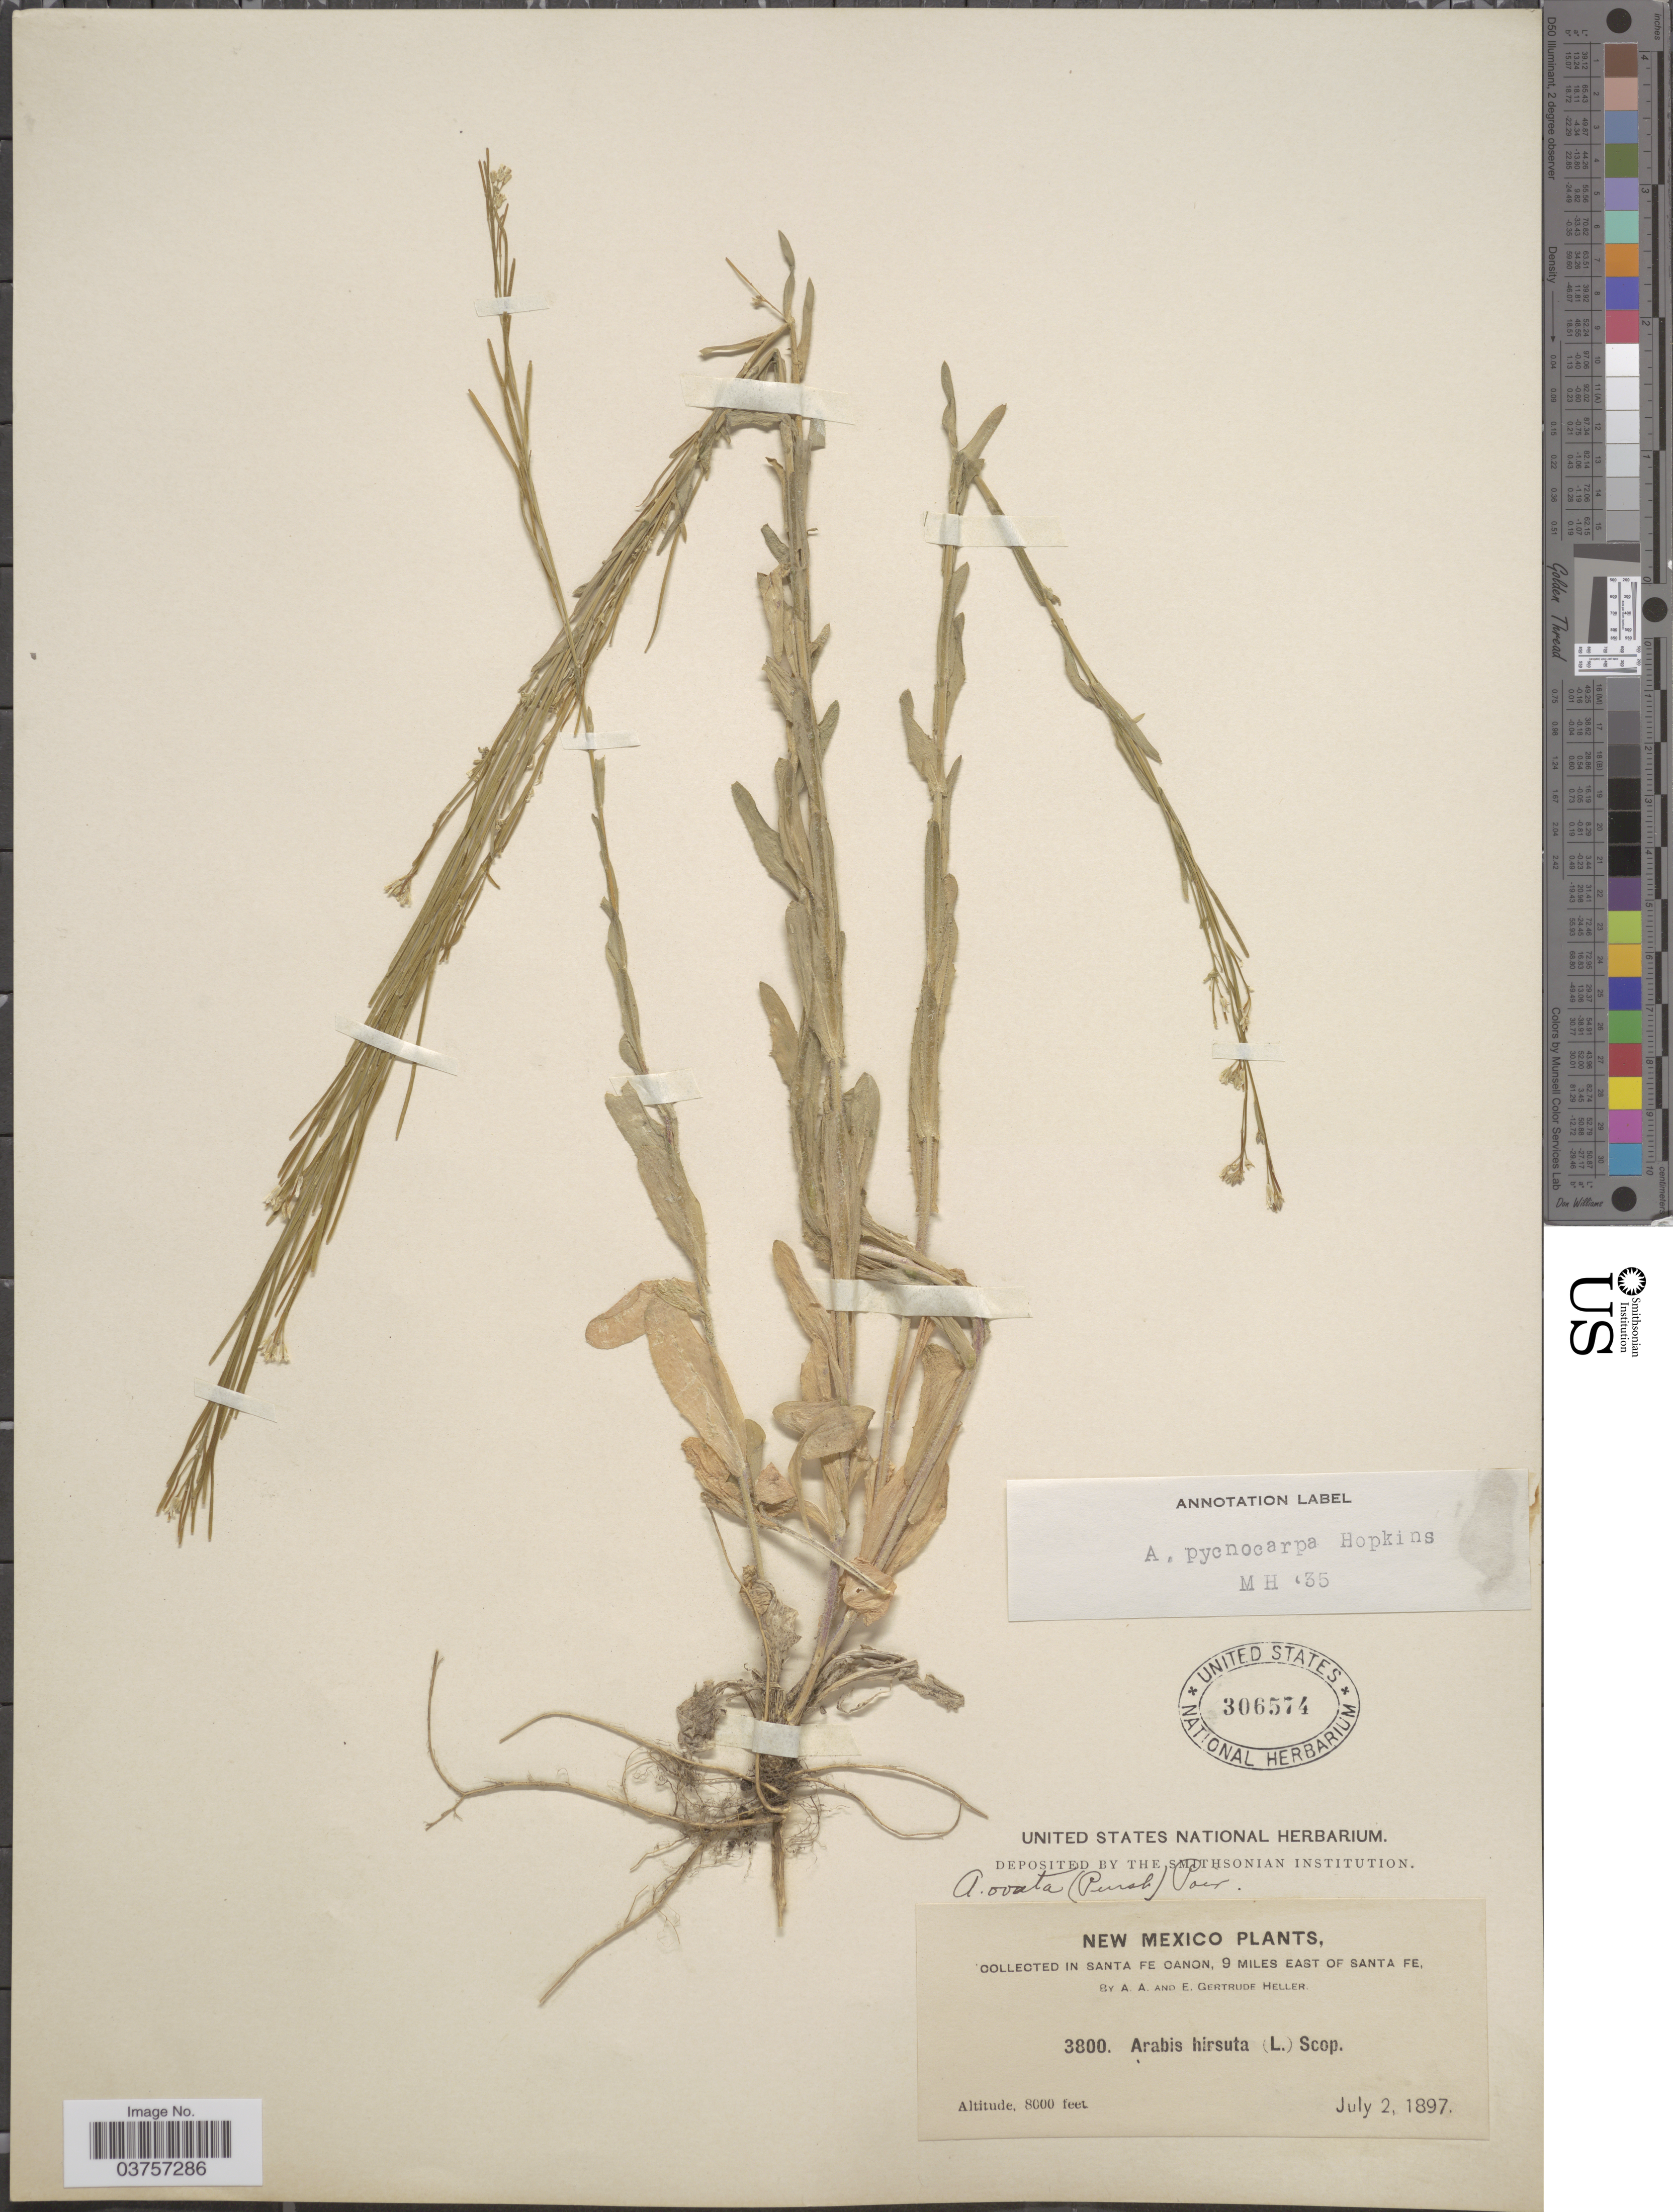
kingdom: Plantae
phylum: Tracheophyta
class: Magnoliopsida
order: Brassicales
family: Brassicaceae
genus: Arabis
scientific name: Arabis hirsuta var. pycnocarpa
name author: M. Hopkins & Rollins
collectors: A. A. Heller & E. G. Heller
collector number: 3800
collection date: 1897-07-02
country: United States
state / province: New Mexico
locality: Santa Fe Canon, 9 miles East of Santa Fe.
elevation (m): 2438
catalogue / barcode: US 306574